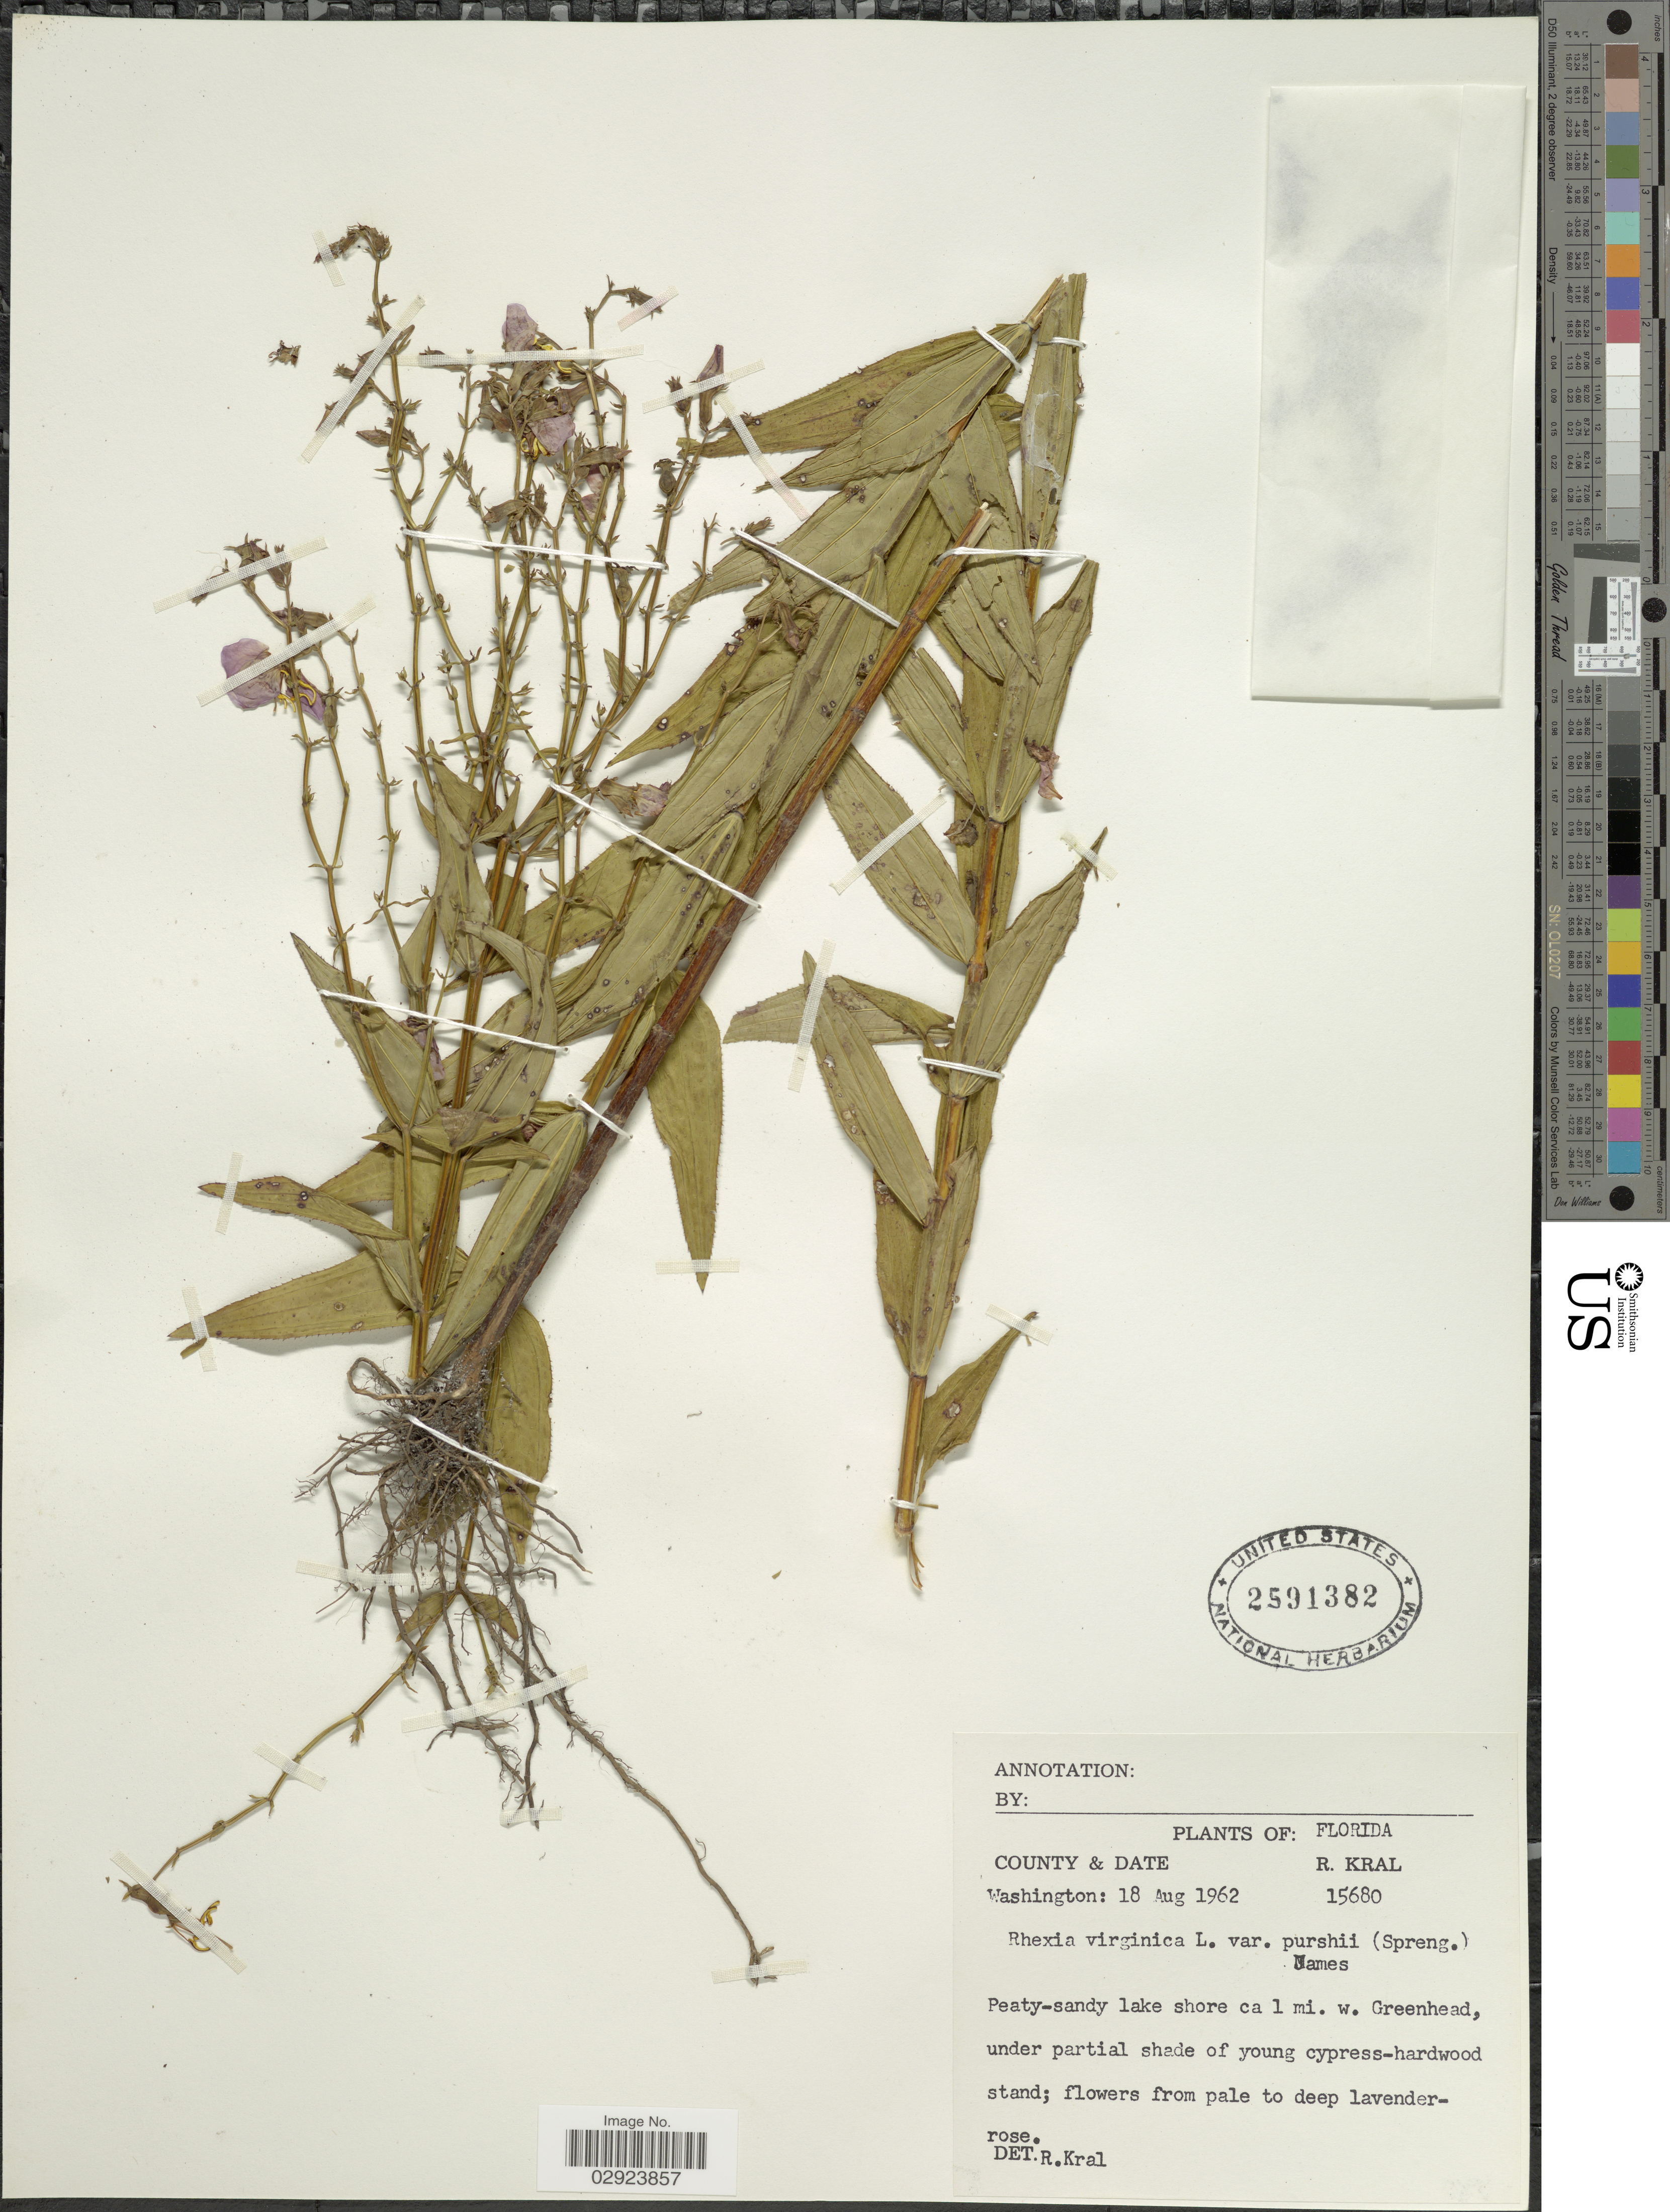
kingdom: Plantae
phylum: Tracheophyta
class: Magnoliopsida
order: Myrtales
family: Melastomataceae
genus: Rhexia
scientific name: Rhexia virginica var. purshii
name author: (Spreng.) C.W. James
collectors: R. Kral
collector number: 15680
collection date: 1962-08-18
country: United States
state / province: Florida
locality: Washington. Ca 1 mi. w. Greenhead.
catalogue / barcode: US 2591382